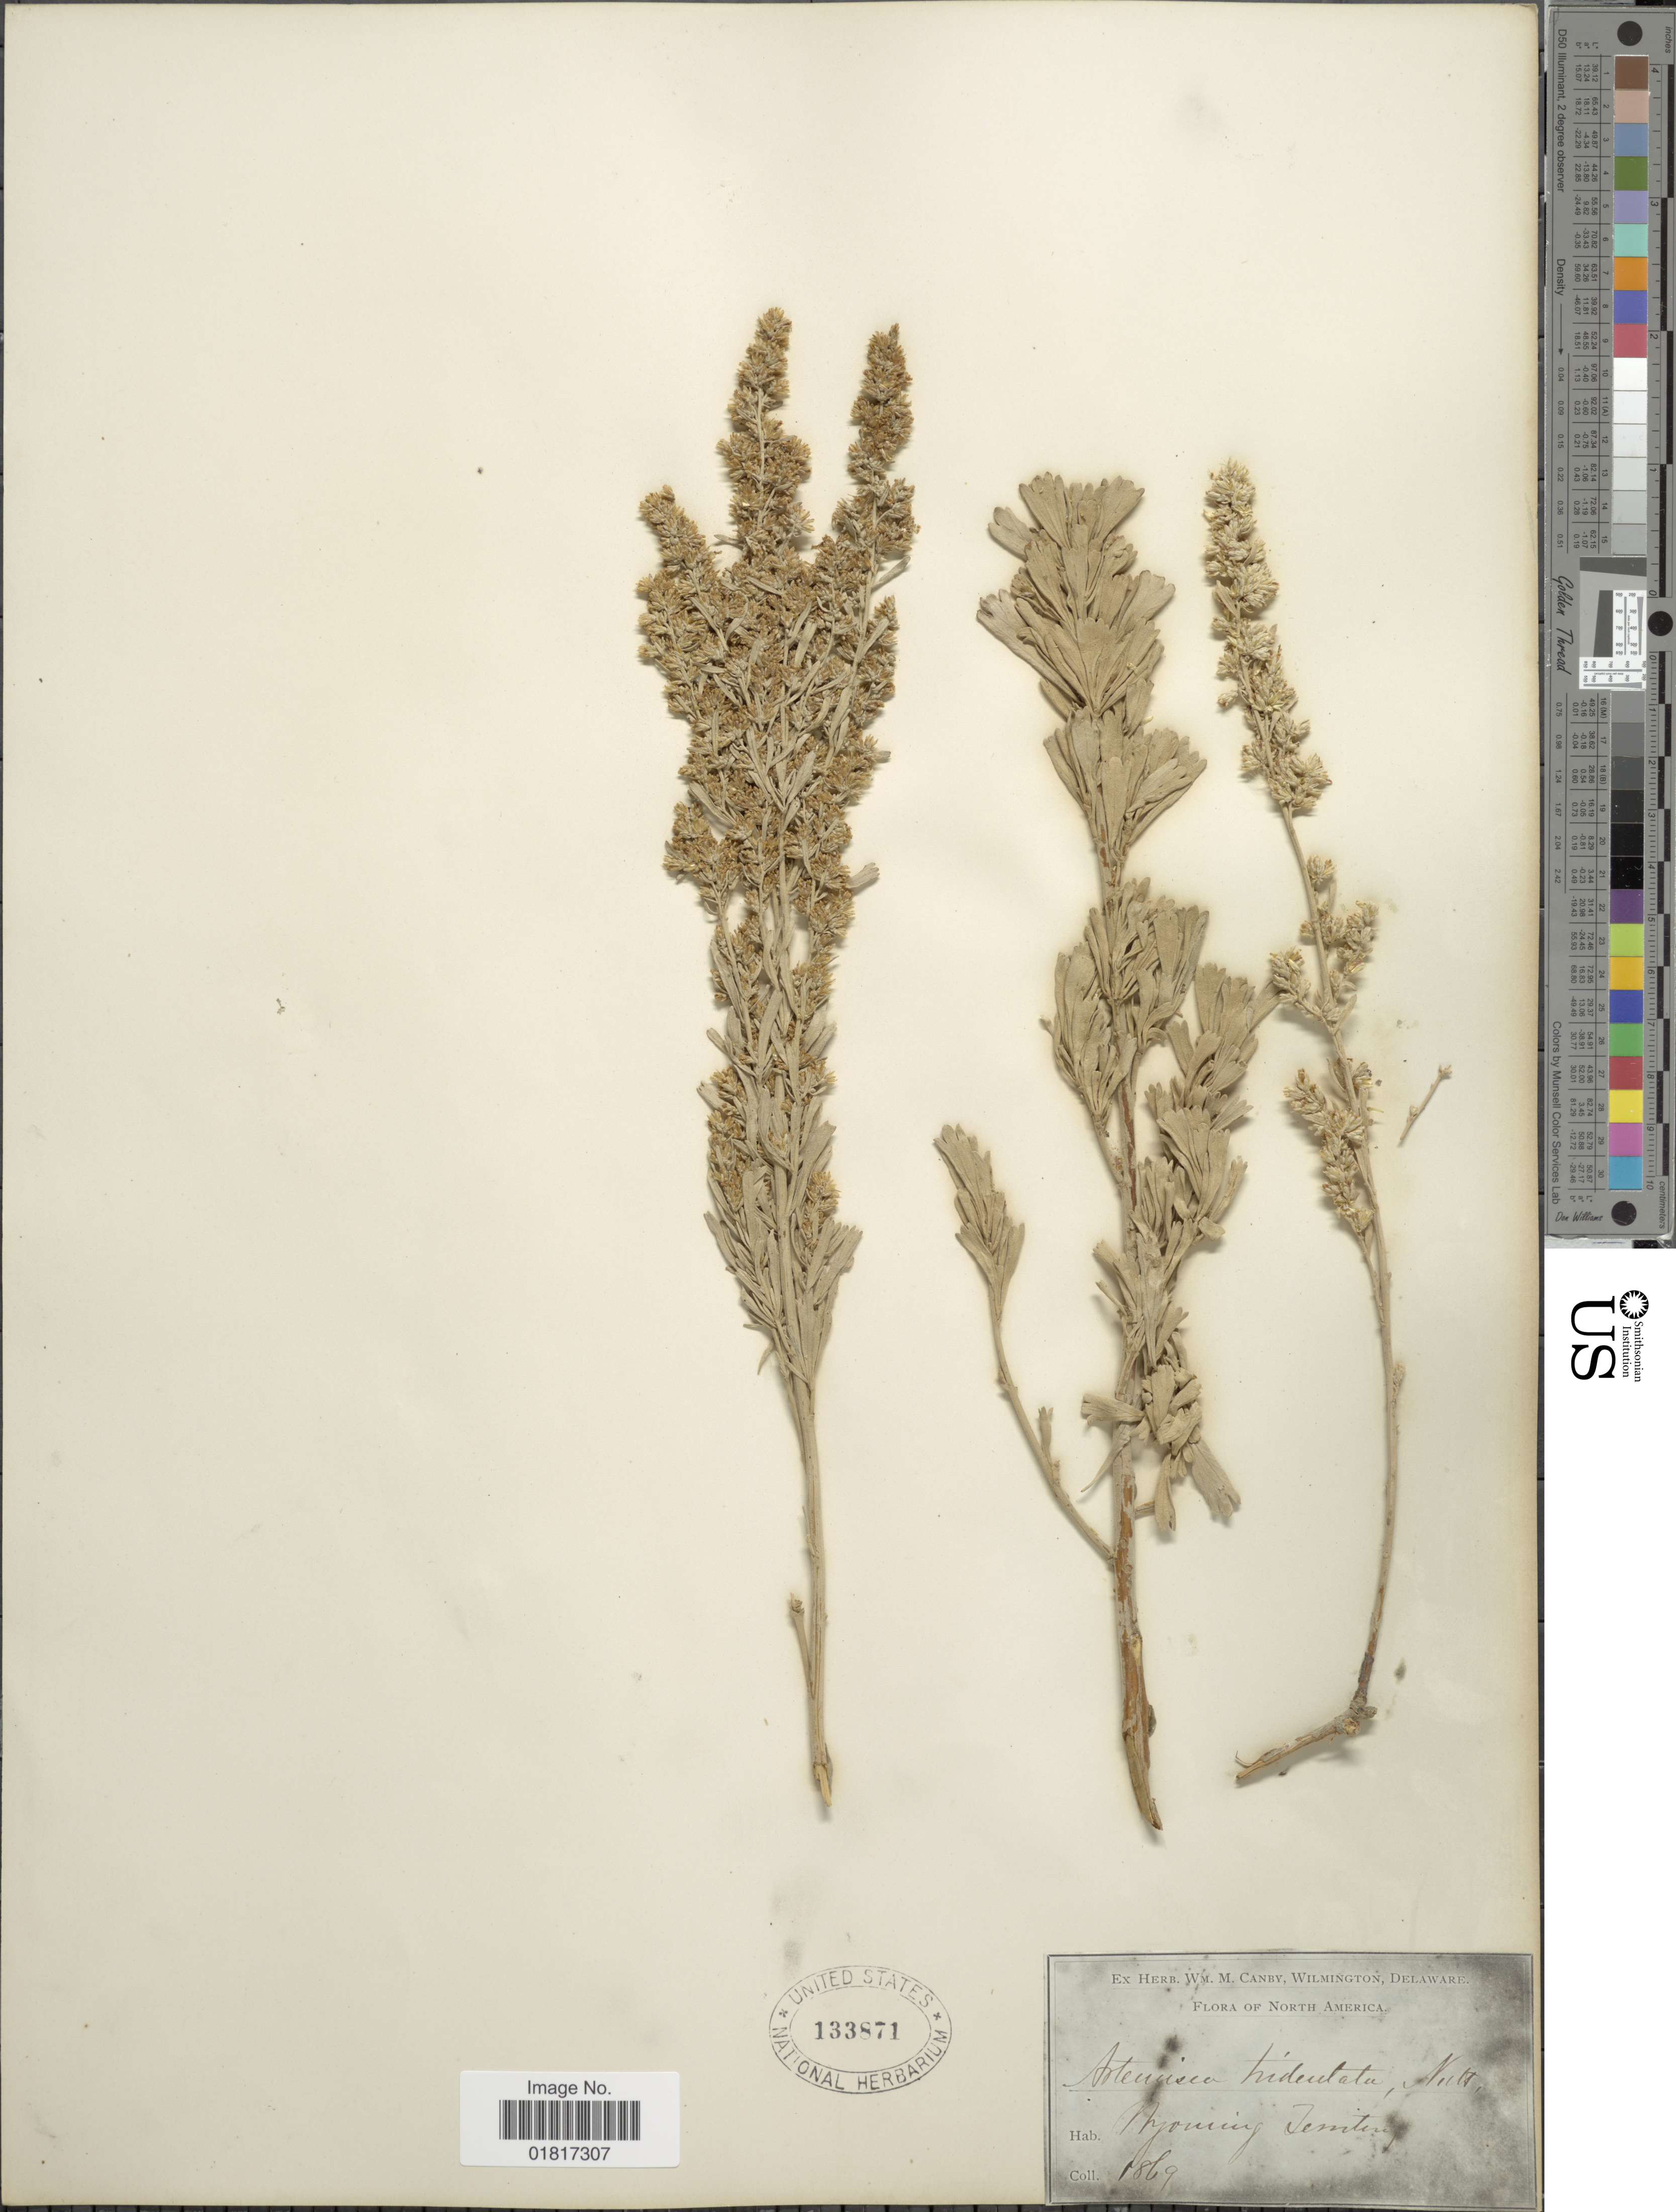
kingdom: Plantae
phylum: Tracheophyta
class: Magnoliopsida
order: Asterales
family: Asteraceae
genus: Artemisia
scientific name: Artemisia tridentata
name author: Nutt.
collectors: ex herb. W.M. Canby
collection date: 1869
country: United States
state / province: Wyoming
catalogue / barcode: US 133871